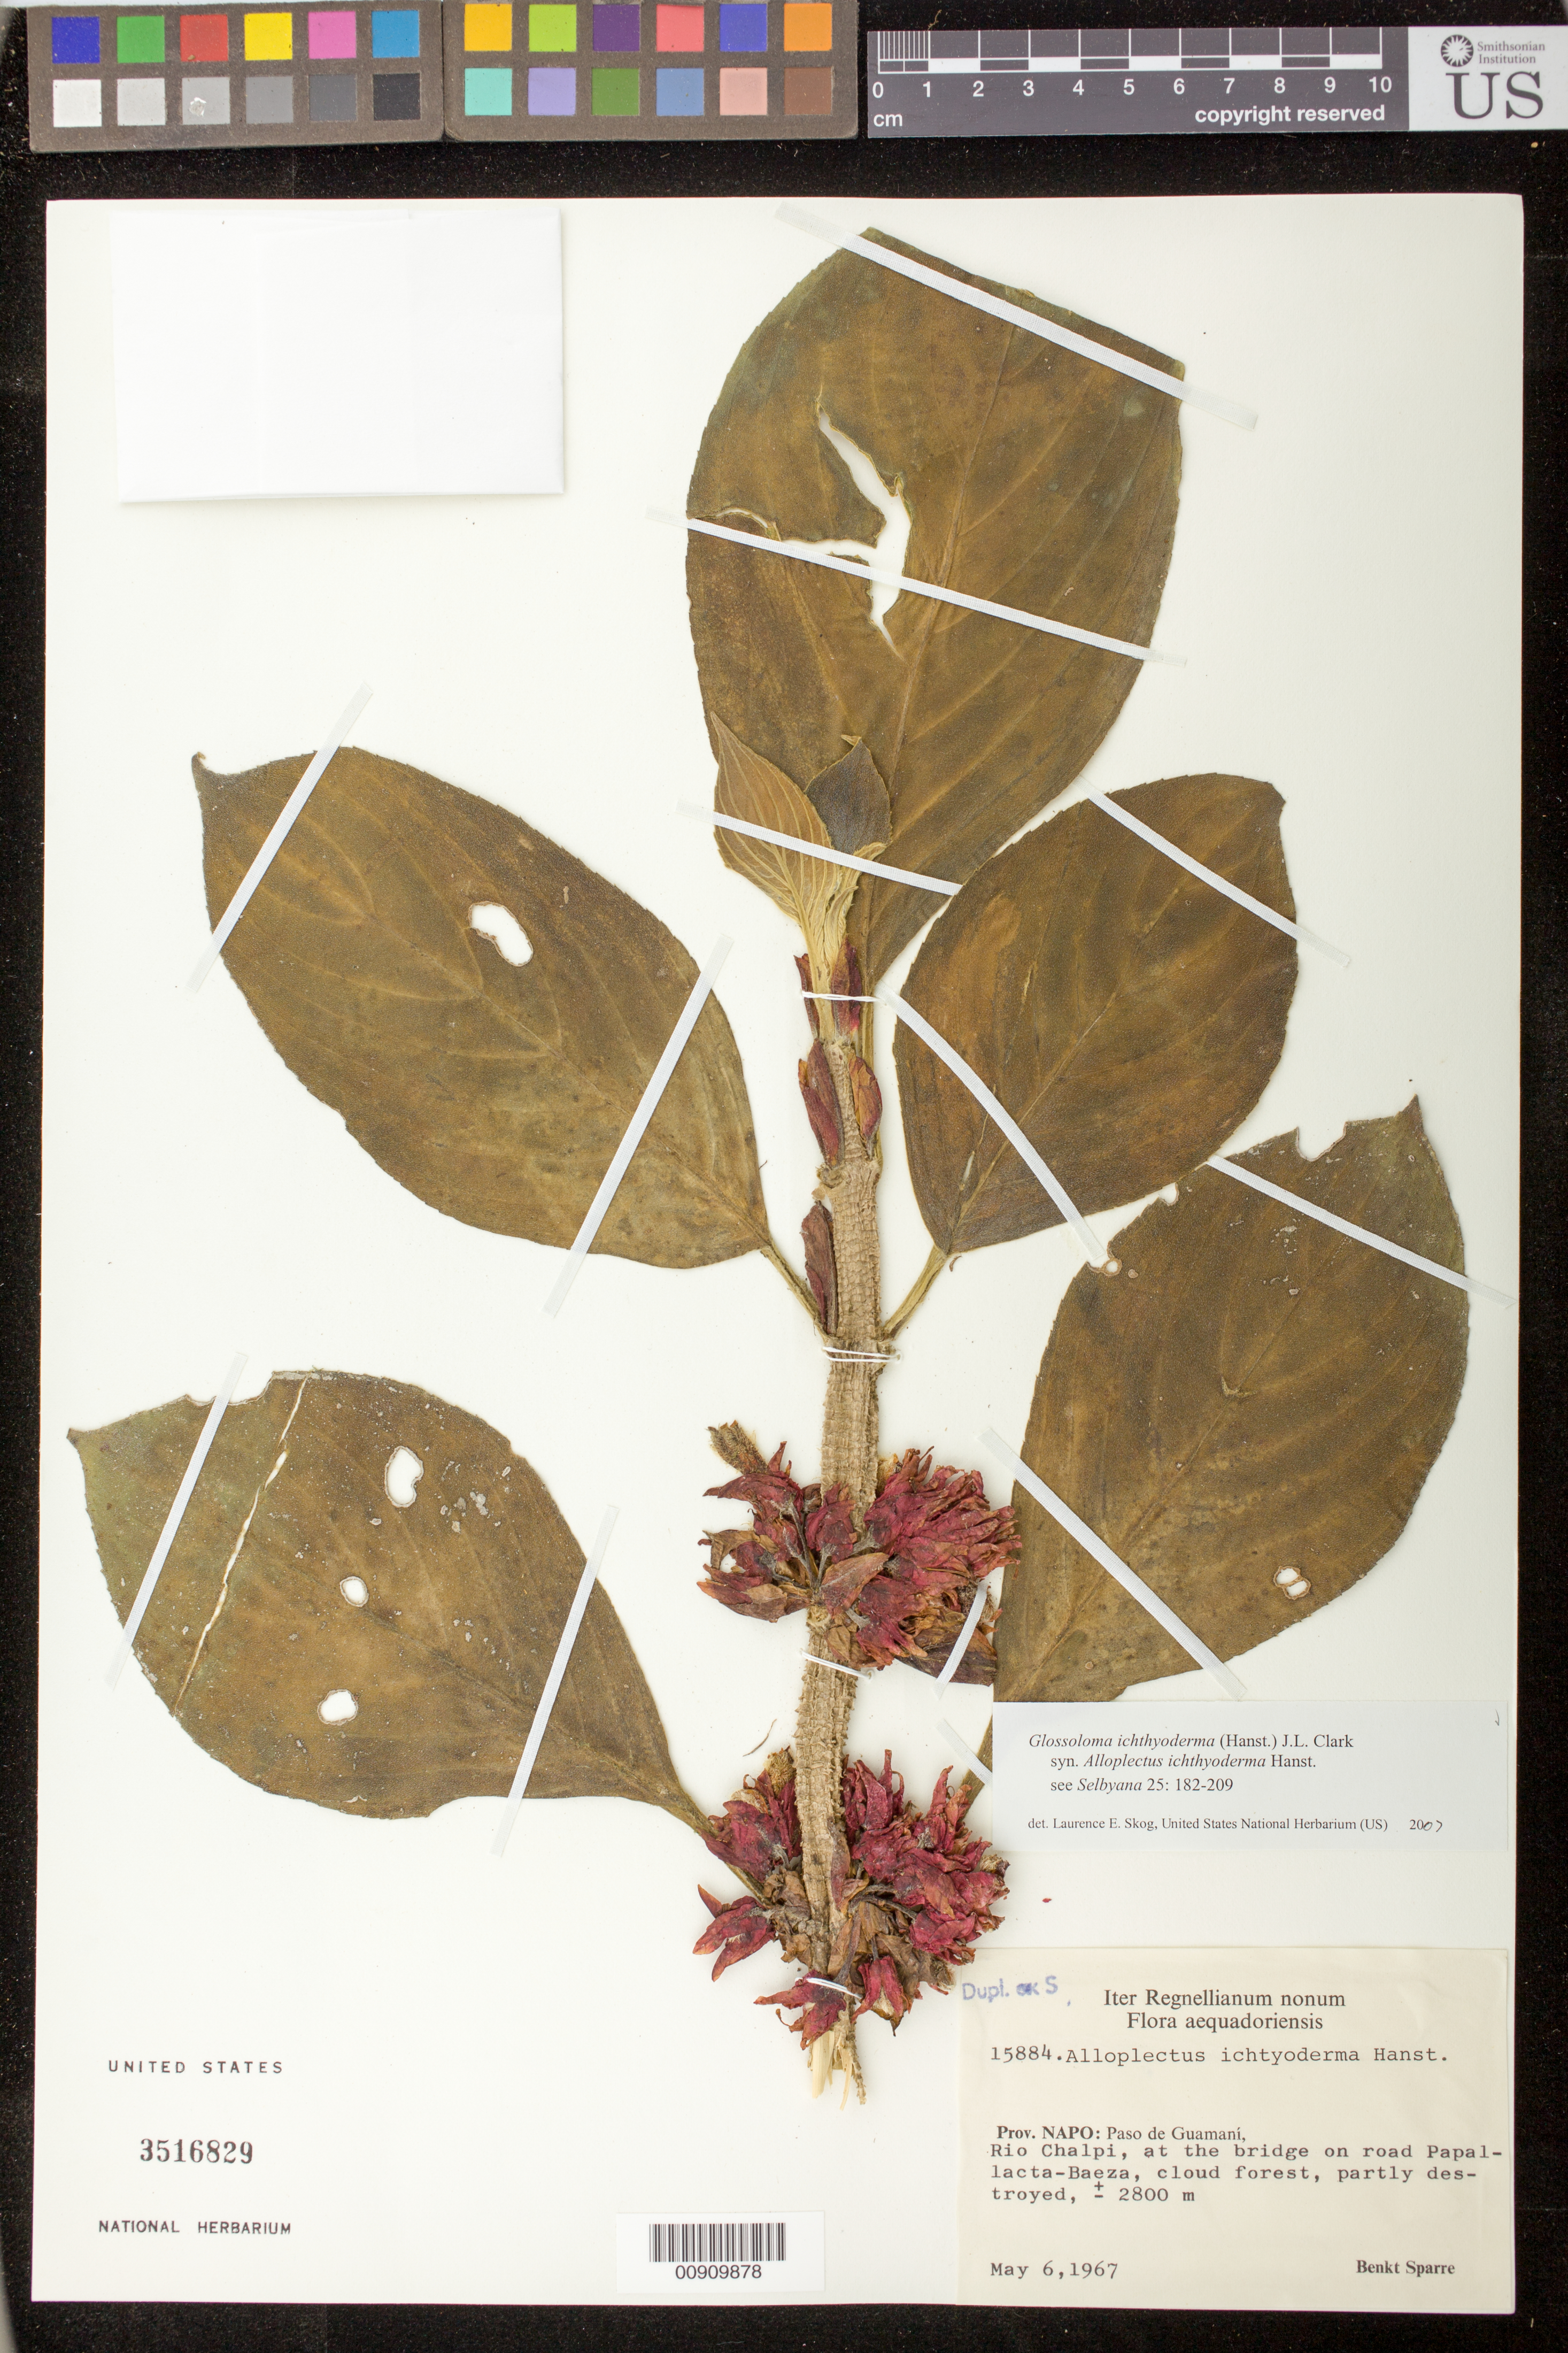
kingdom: Plantae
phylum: Tracheophyta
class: Magnoliopsida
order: Lamiales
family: Gesneriaceae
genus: Glossoloma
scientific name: Glossoloma ichthyoderma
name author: (Hanst.) J.L. Clark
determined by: Skog, Laurence E.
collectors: B. Sparre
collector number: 15884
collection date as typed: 06 May 1967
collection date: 1967-05-06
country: Ecuador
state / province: Napo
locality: Prov. Napo: Paso de Guamaní, Río Chalpi, at the bridge on road Papallacta - Baeza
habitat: Cloud forest, partly destroyed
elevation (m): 2800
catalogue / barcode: US 3516829